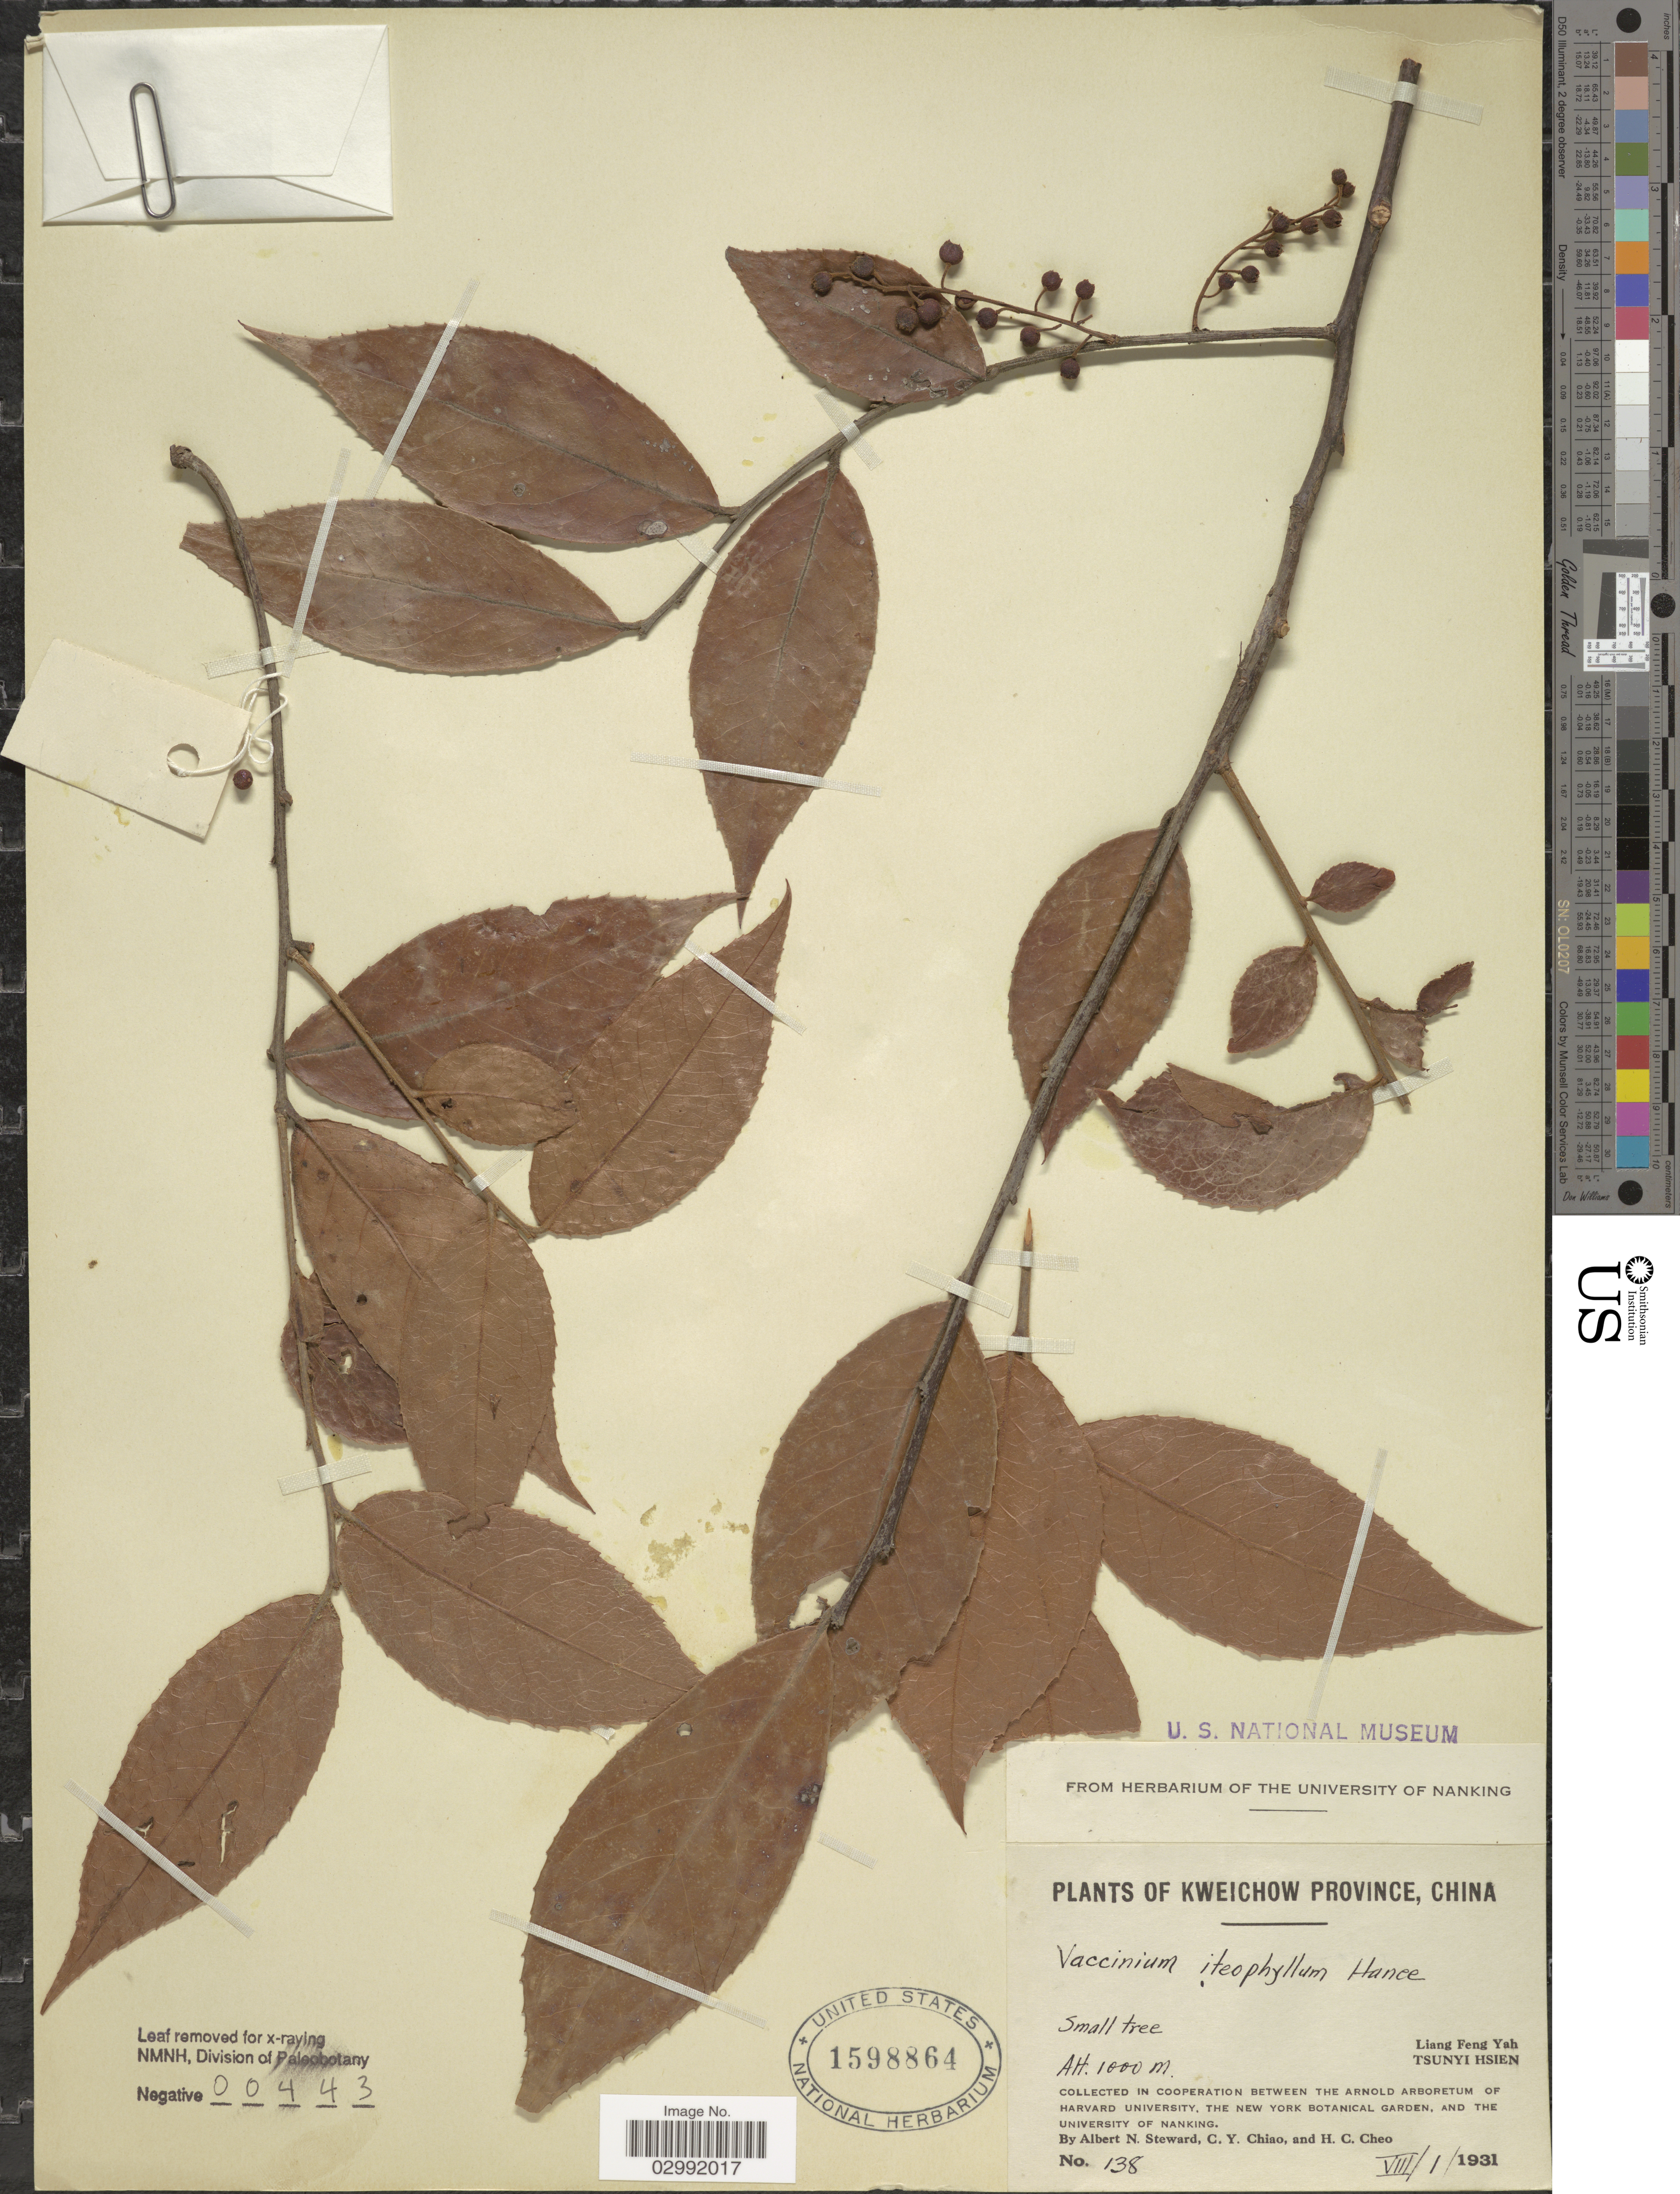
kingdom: Plantae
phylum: Tracheophyta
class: Magnoliopsida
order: Ericales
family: Ericaceae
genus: Vaccinium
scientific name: Vaccinium iteophyllum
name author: Hance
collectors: A. N. Steward, C. Y. Chiao & H. Cheo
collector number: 138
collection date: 1931-08-01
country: China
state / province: Guizhou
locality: Kweichow Province, Liang Feng Yah, Tsunyi Hsien.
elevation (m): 1000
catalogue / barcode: US 1598864